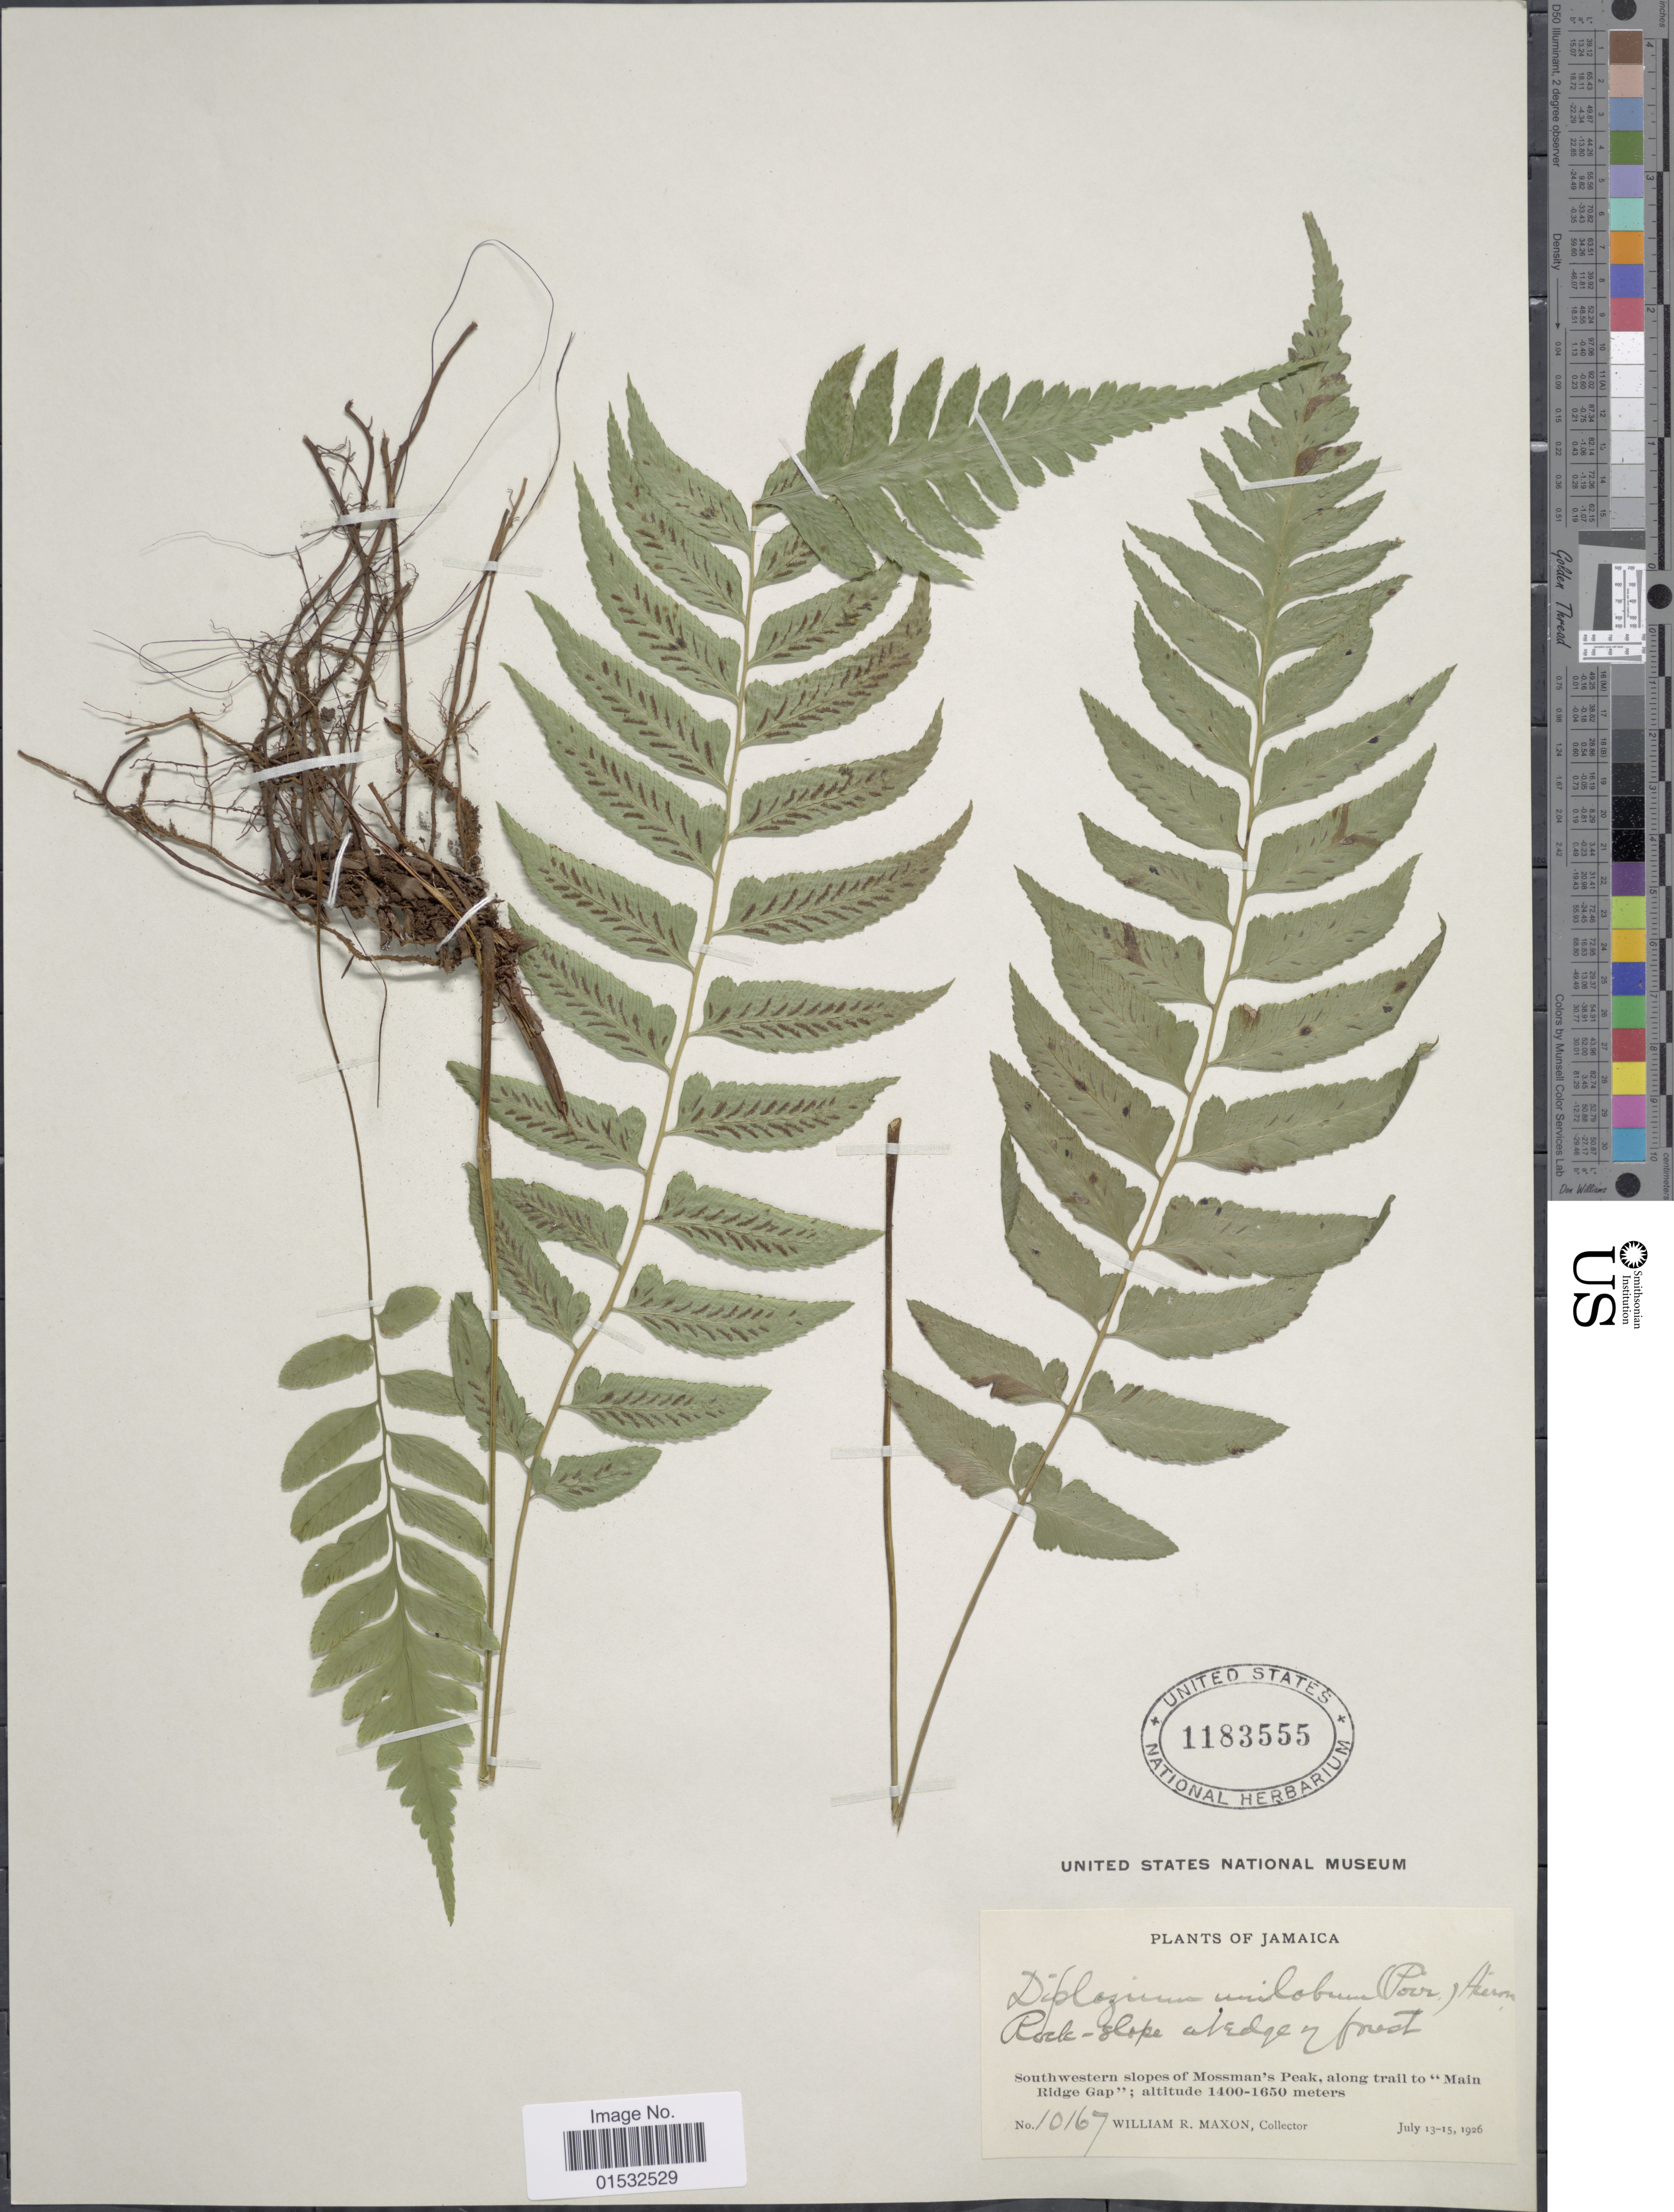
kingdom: Plantae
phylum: Tracheophyta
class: Polypodiopsida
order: Polypodiales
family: Athyriaceae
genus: Diplazium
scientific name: Diplazium unilobum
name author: (Poir.) Hieron.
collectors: W. R. Maxon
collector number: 10167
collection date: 1926-07-13/1926-07-15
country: Jamaica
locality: Southwestern slopes of Mossman's Peak, along trail to "Main Ridge Gap"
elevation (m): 1400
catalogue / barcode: US 1183555